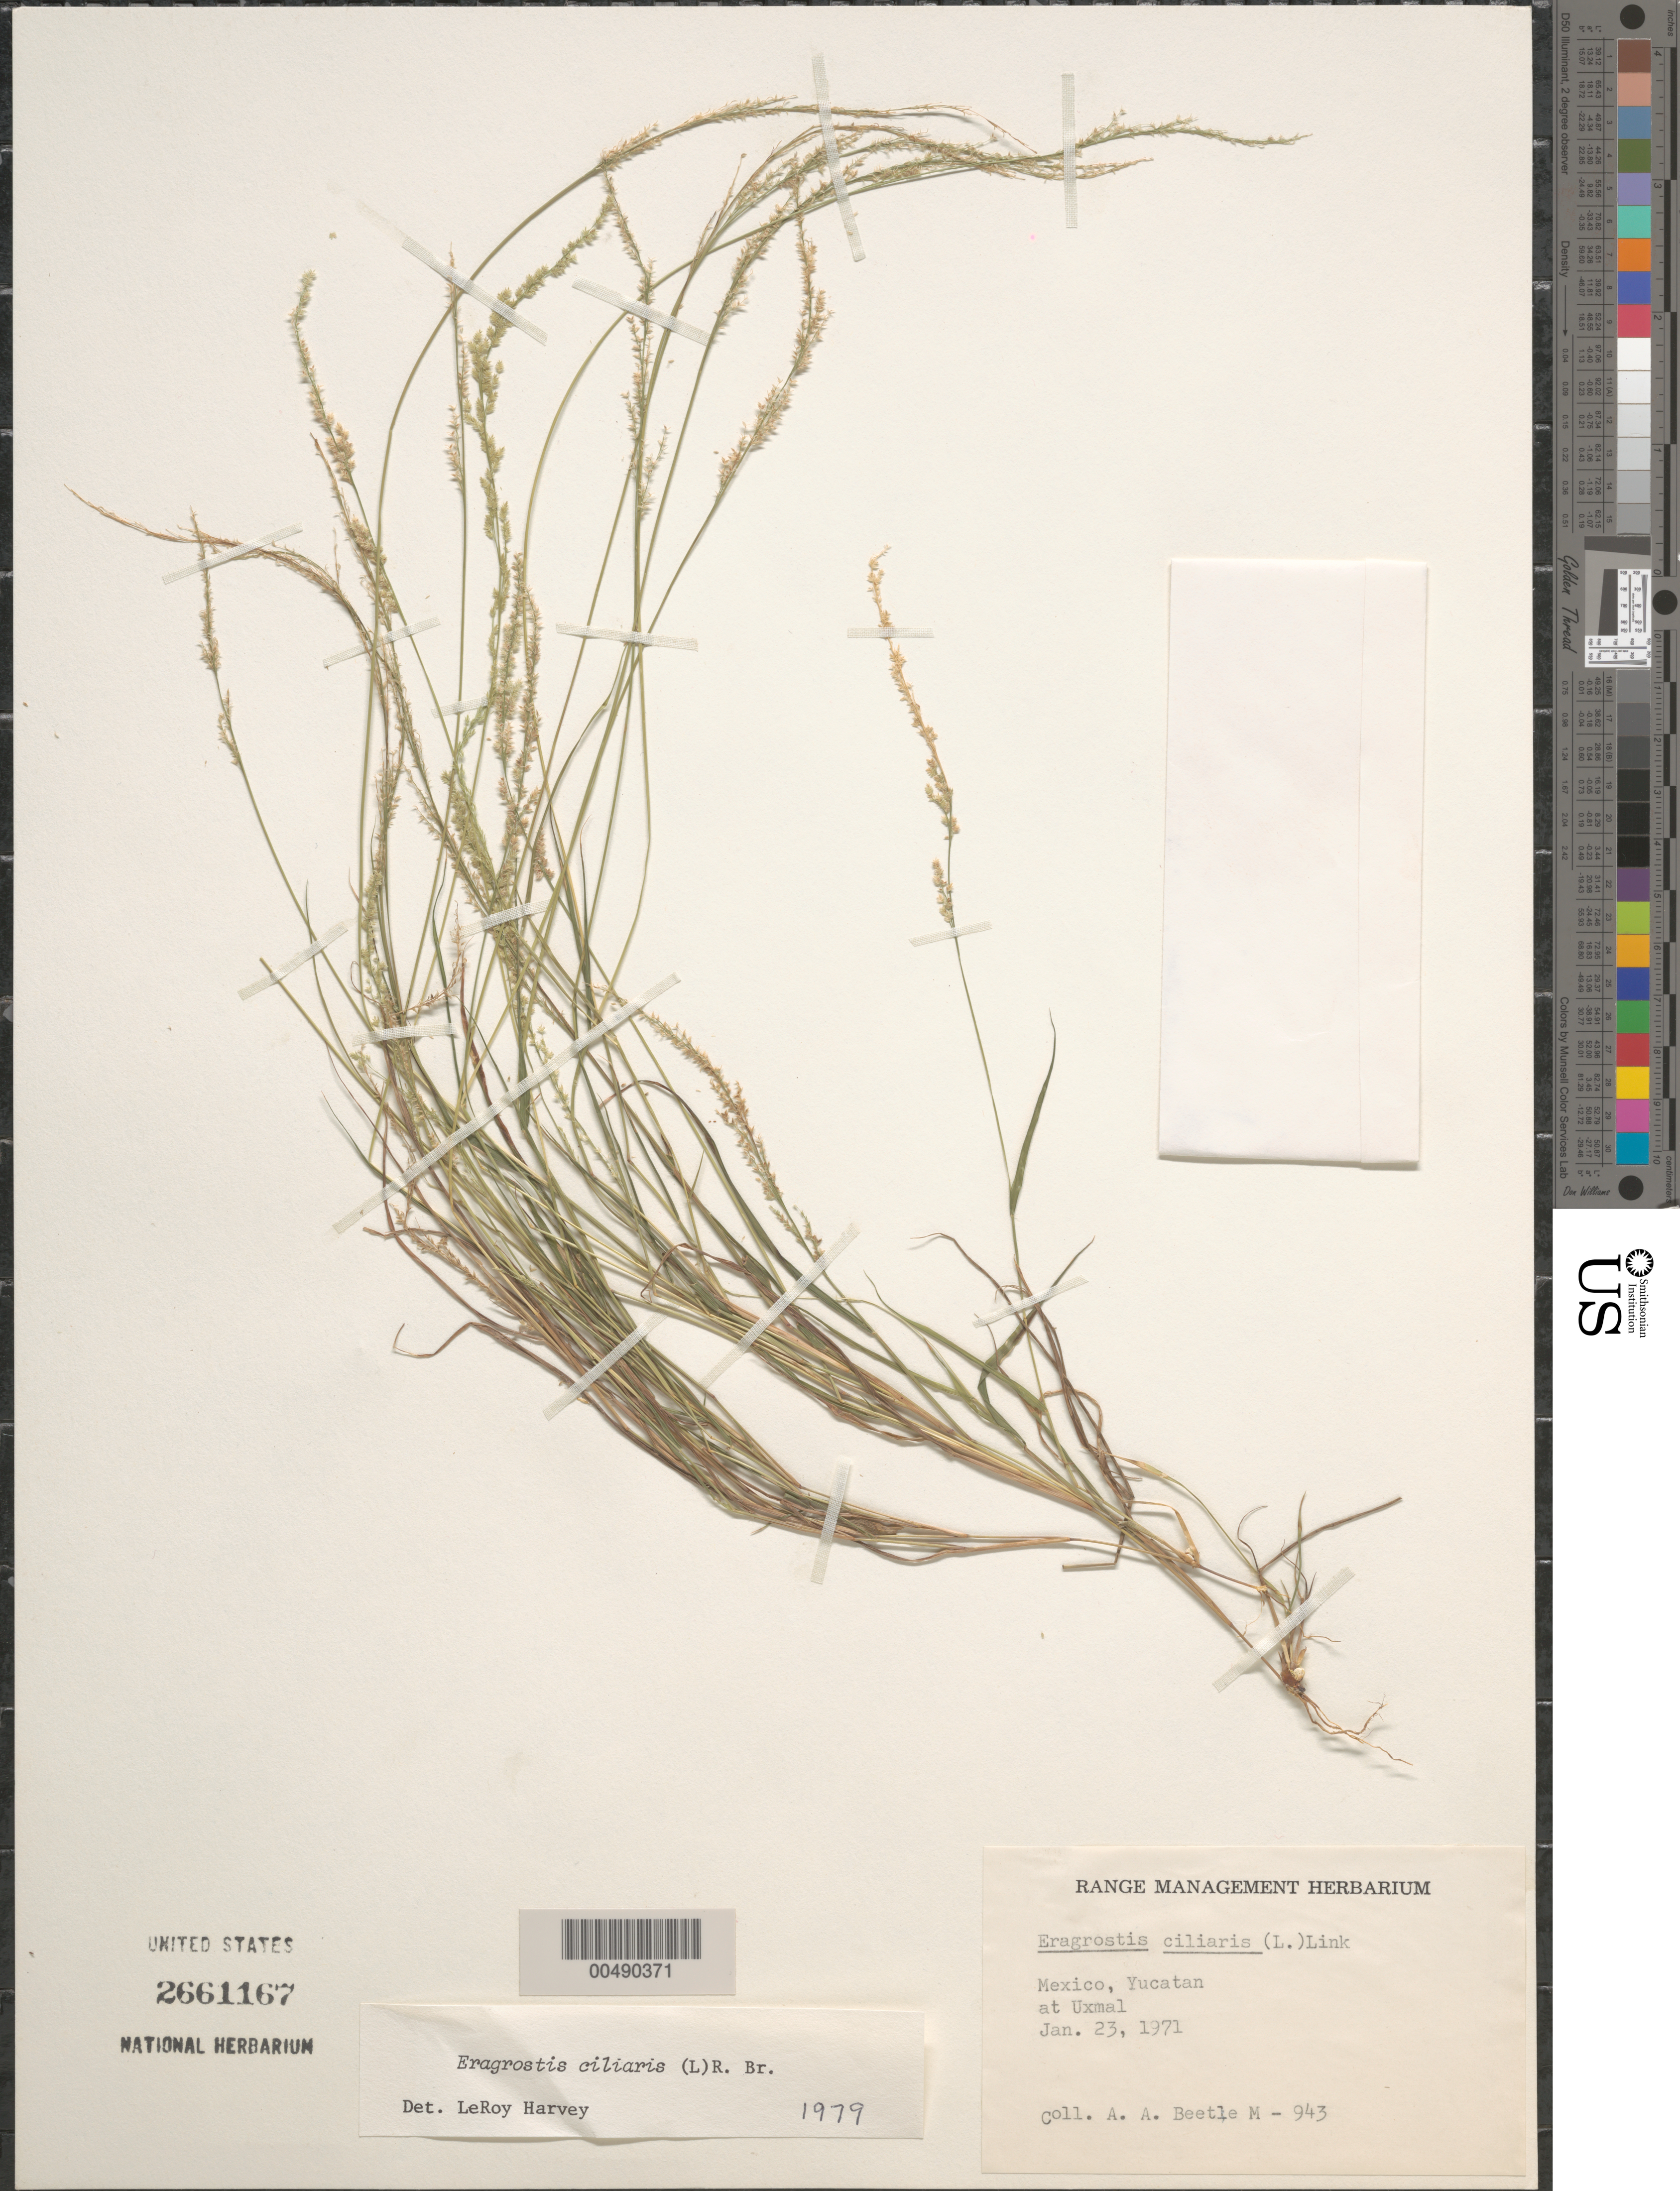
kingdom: Plantae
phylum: Tracheophyta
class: Liliopsida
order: Poales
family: Poaceae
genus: Eragrostis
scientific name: Eragrostis ciliaris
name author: (L.) R. Br.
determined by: Harvey, L. H.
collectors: A. A. Beetle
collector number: M-943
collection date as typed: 23 Jan 1971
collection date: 1971-01-23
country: Mexico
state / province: Yucatan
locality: Uxmal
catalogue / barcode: US 2661167